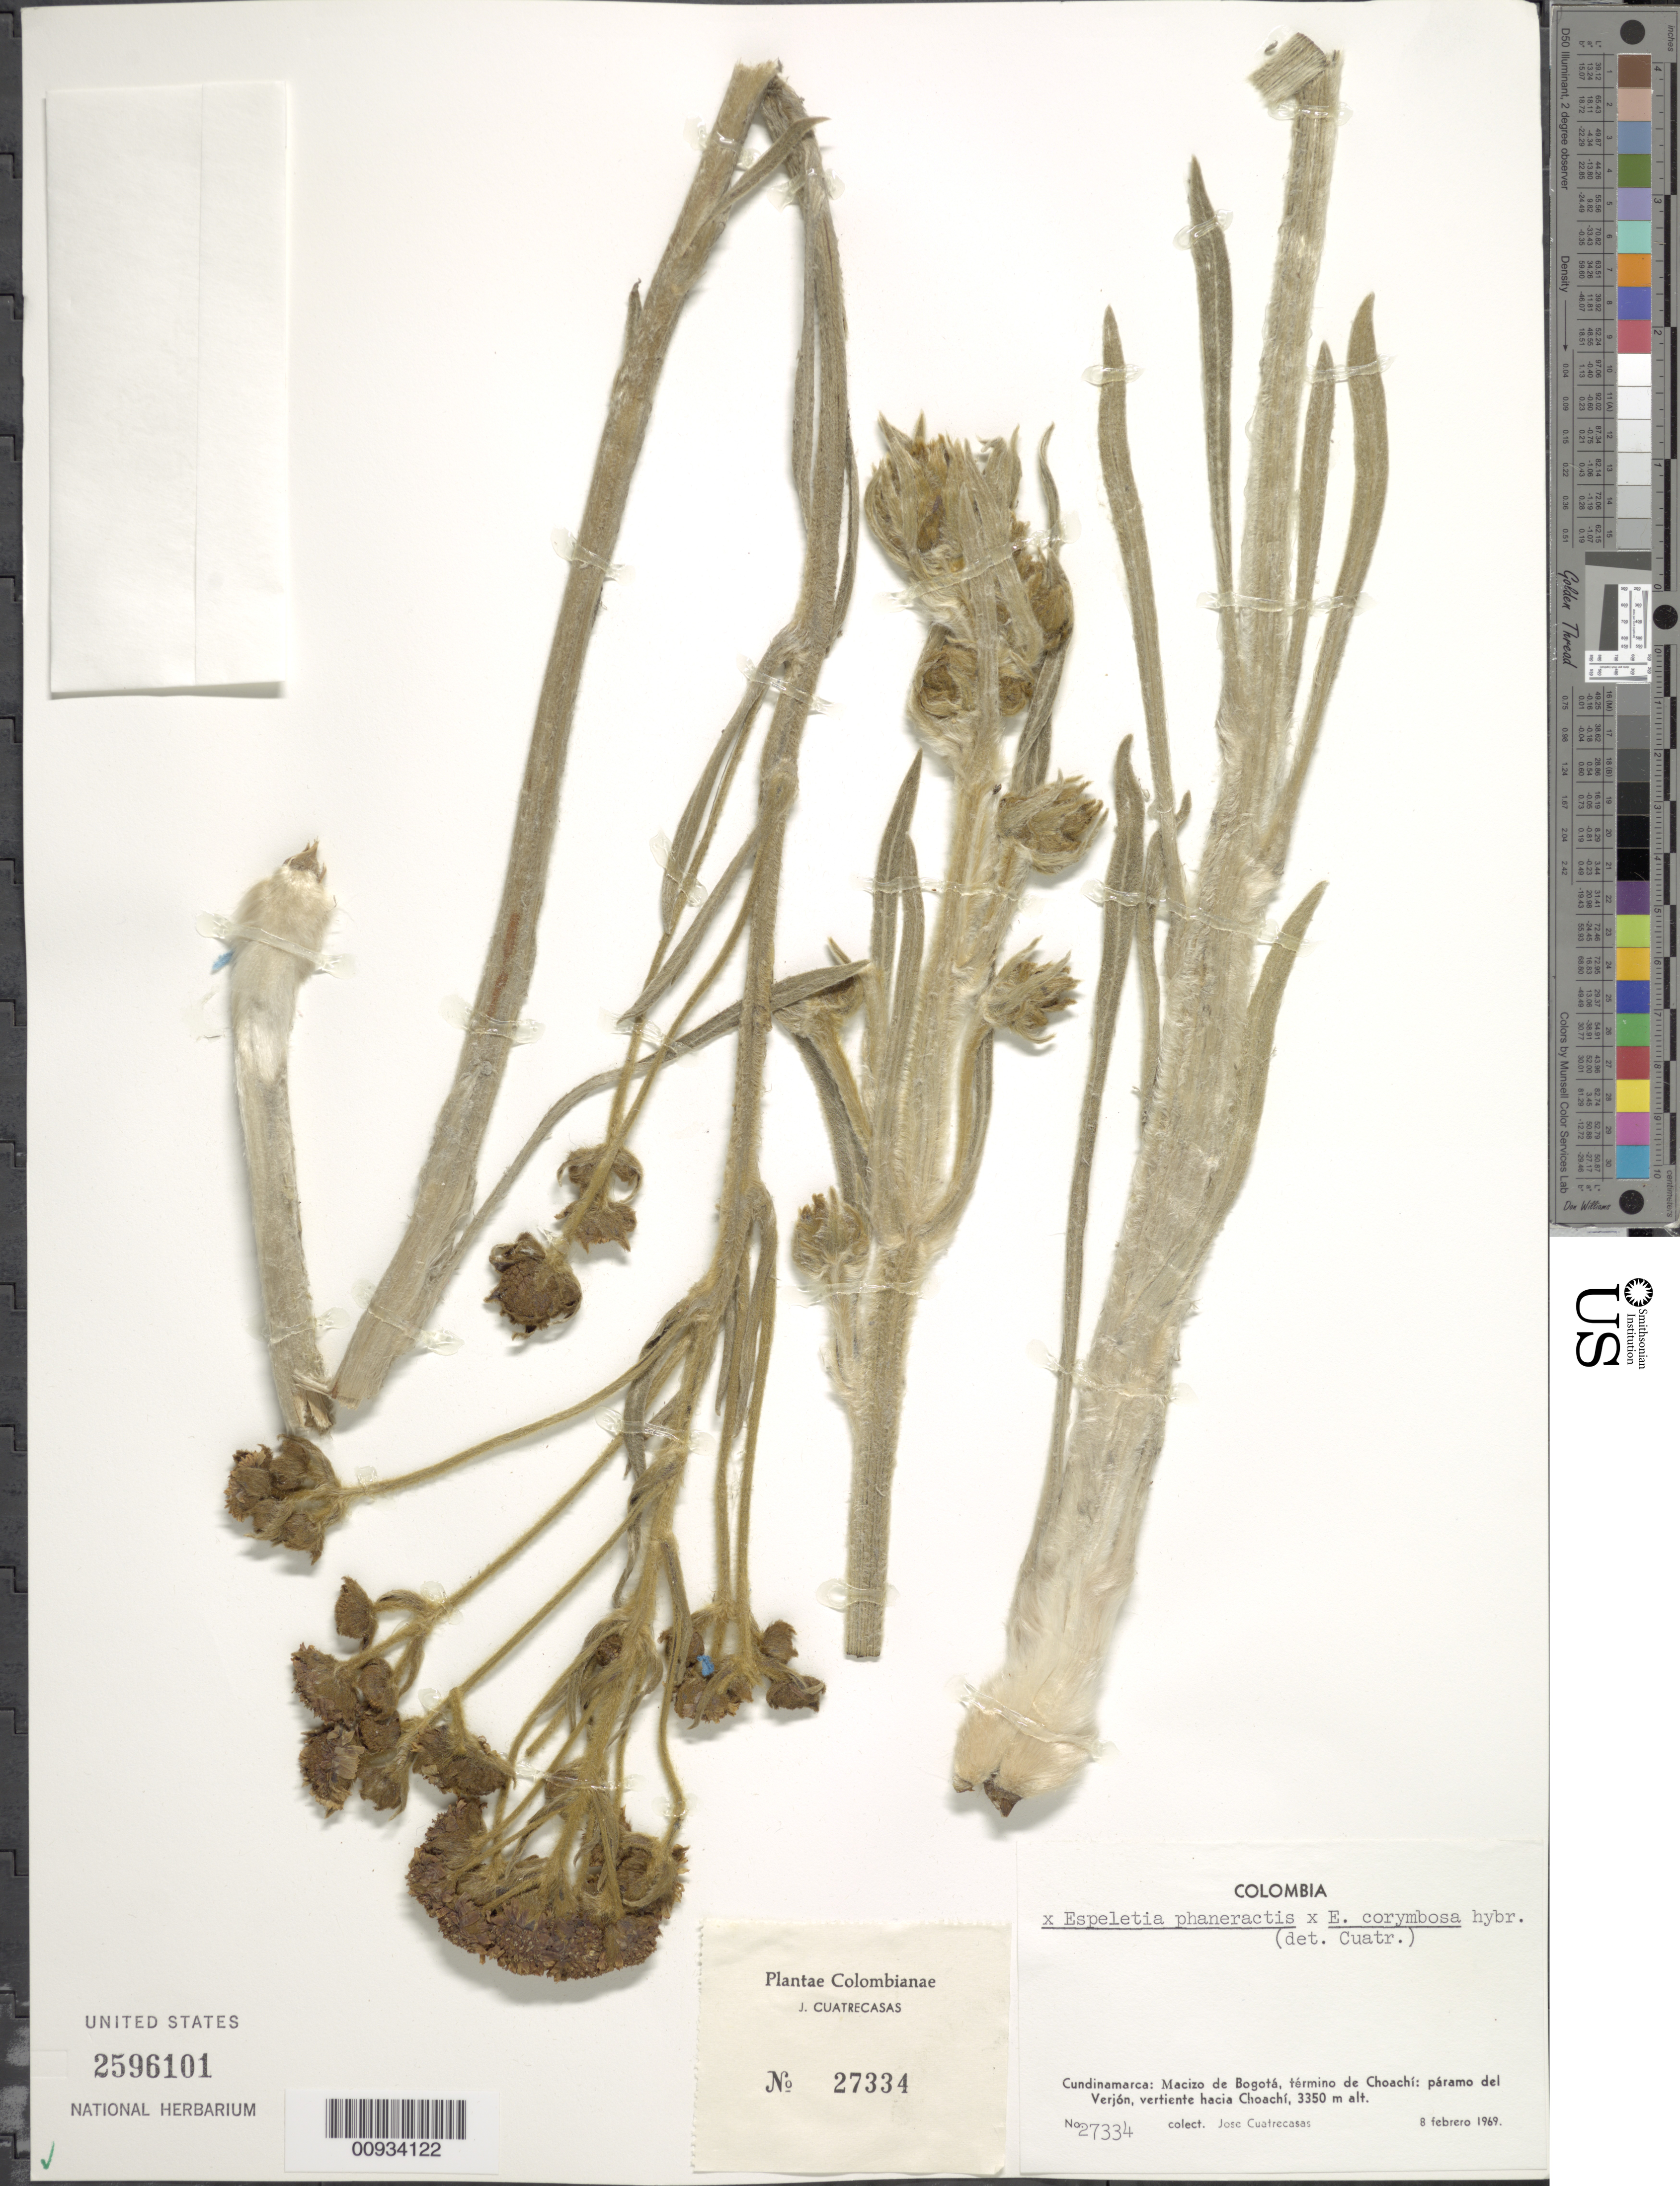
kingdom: Plantae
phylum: Tracheophyta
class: Magnoliopsida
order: Asterales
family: Asteraceae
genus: Espeletiopsis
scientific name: Espeletiopsis bogotensis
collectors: J. Cuatrecasas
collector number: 27334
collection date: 1969-02-08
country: Colombia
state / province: Cundinamarca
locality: Macizo de Bogotá, término de Choachí: páramo del Verjón, vertiente hacia Choachí.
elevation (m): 3350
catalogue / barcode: US 2596101